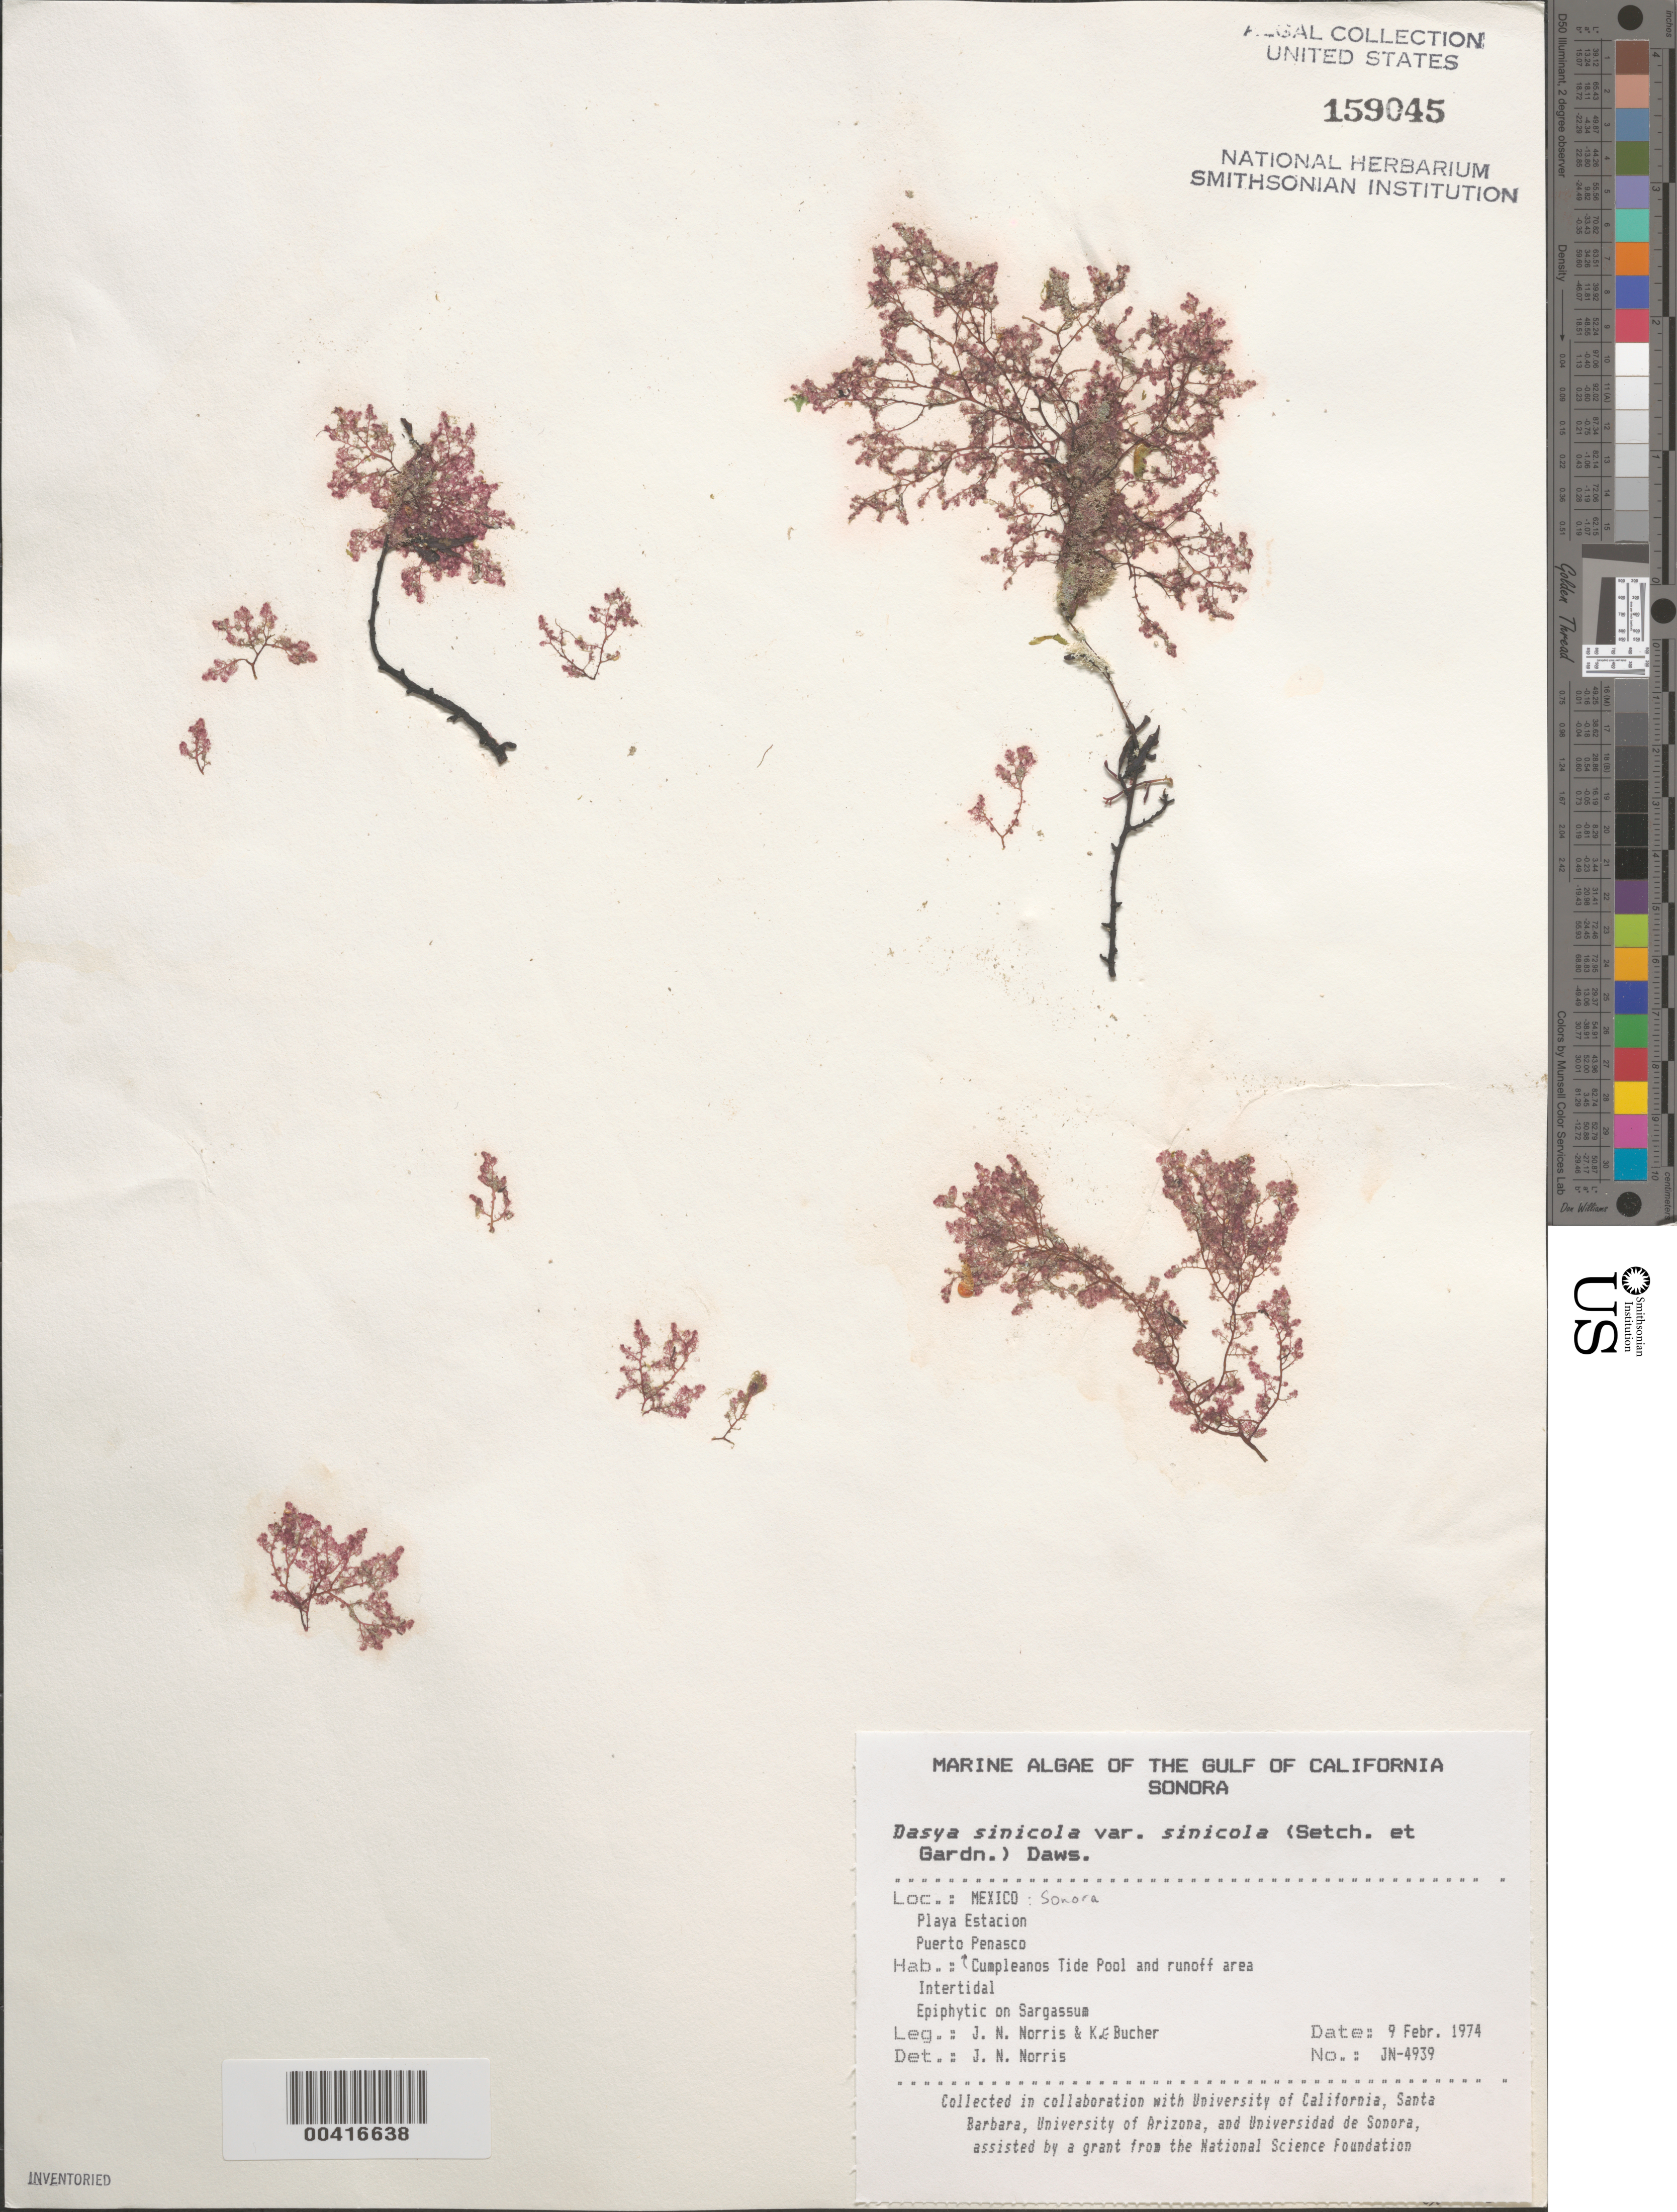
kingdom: Plantae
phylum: Rhodophyta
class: Florideophyceae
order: Ceramiales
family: Dasyaceae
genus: Dasya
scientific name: Dasya sinicola var. sinicola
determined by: Norris, James N.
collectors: J. N. Norris & K. E. Bucher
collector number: JN-4939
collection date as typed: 09 Feb 1974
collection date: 1974-02-09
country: Mexico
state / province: Sonora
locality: Playa Estacion, Puerto Penasco, Cumpleanos tide pool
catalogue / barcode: US 159045